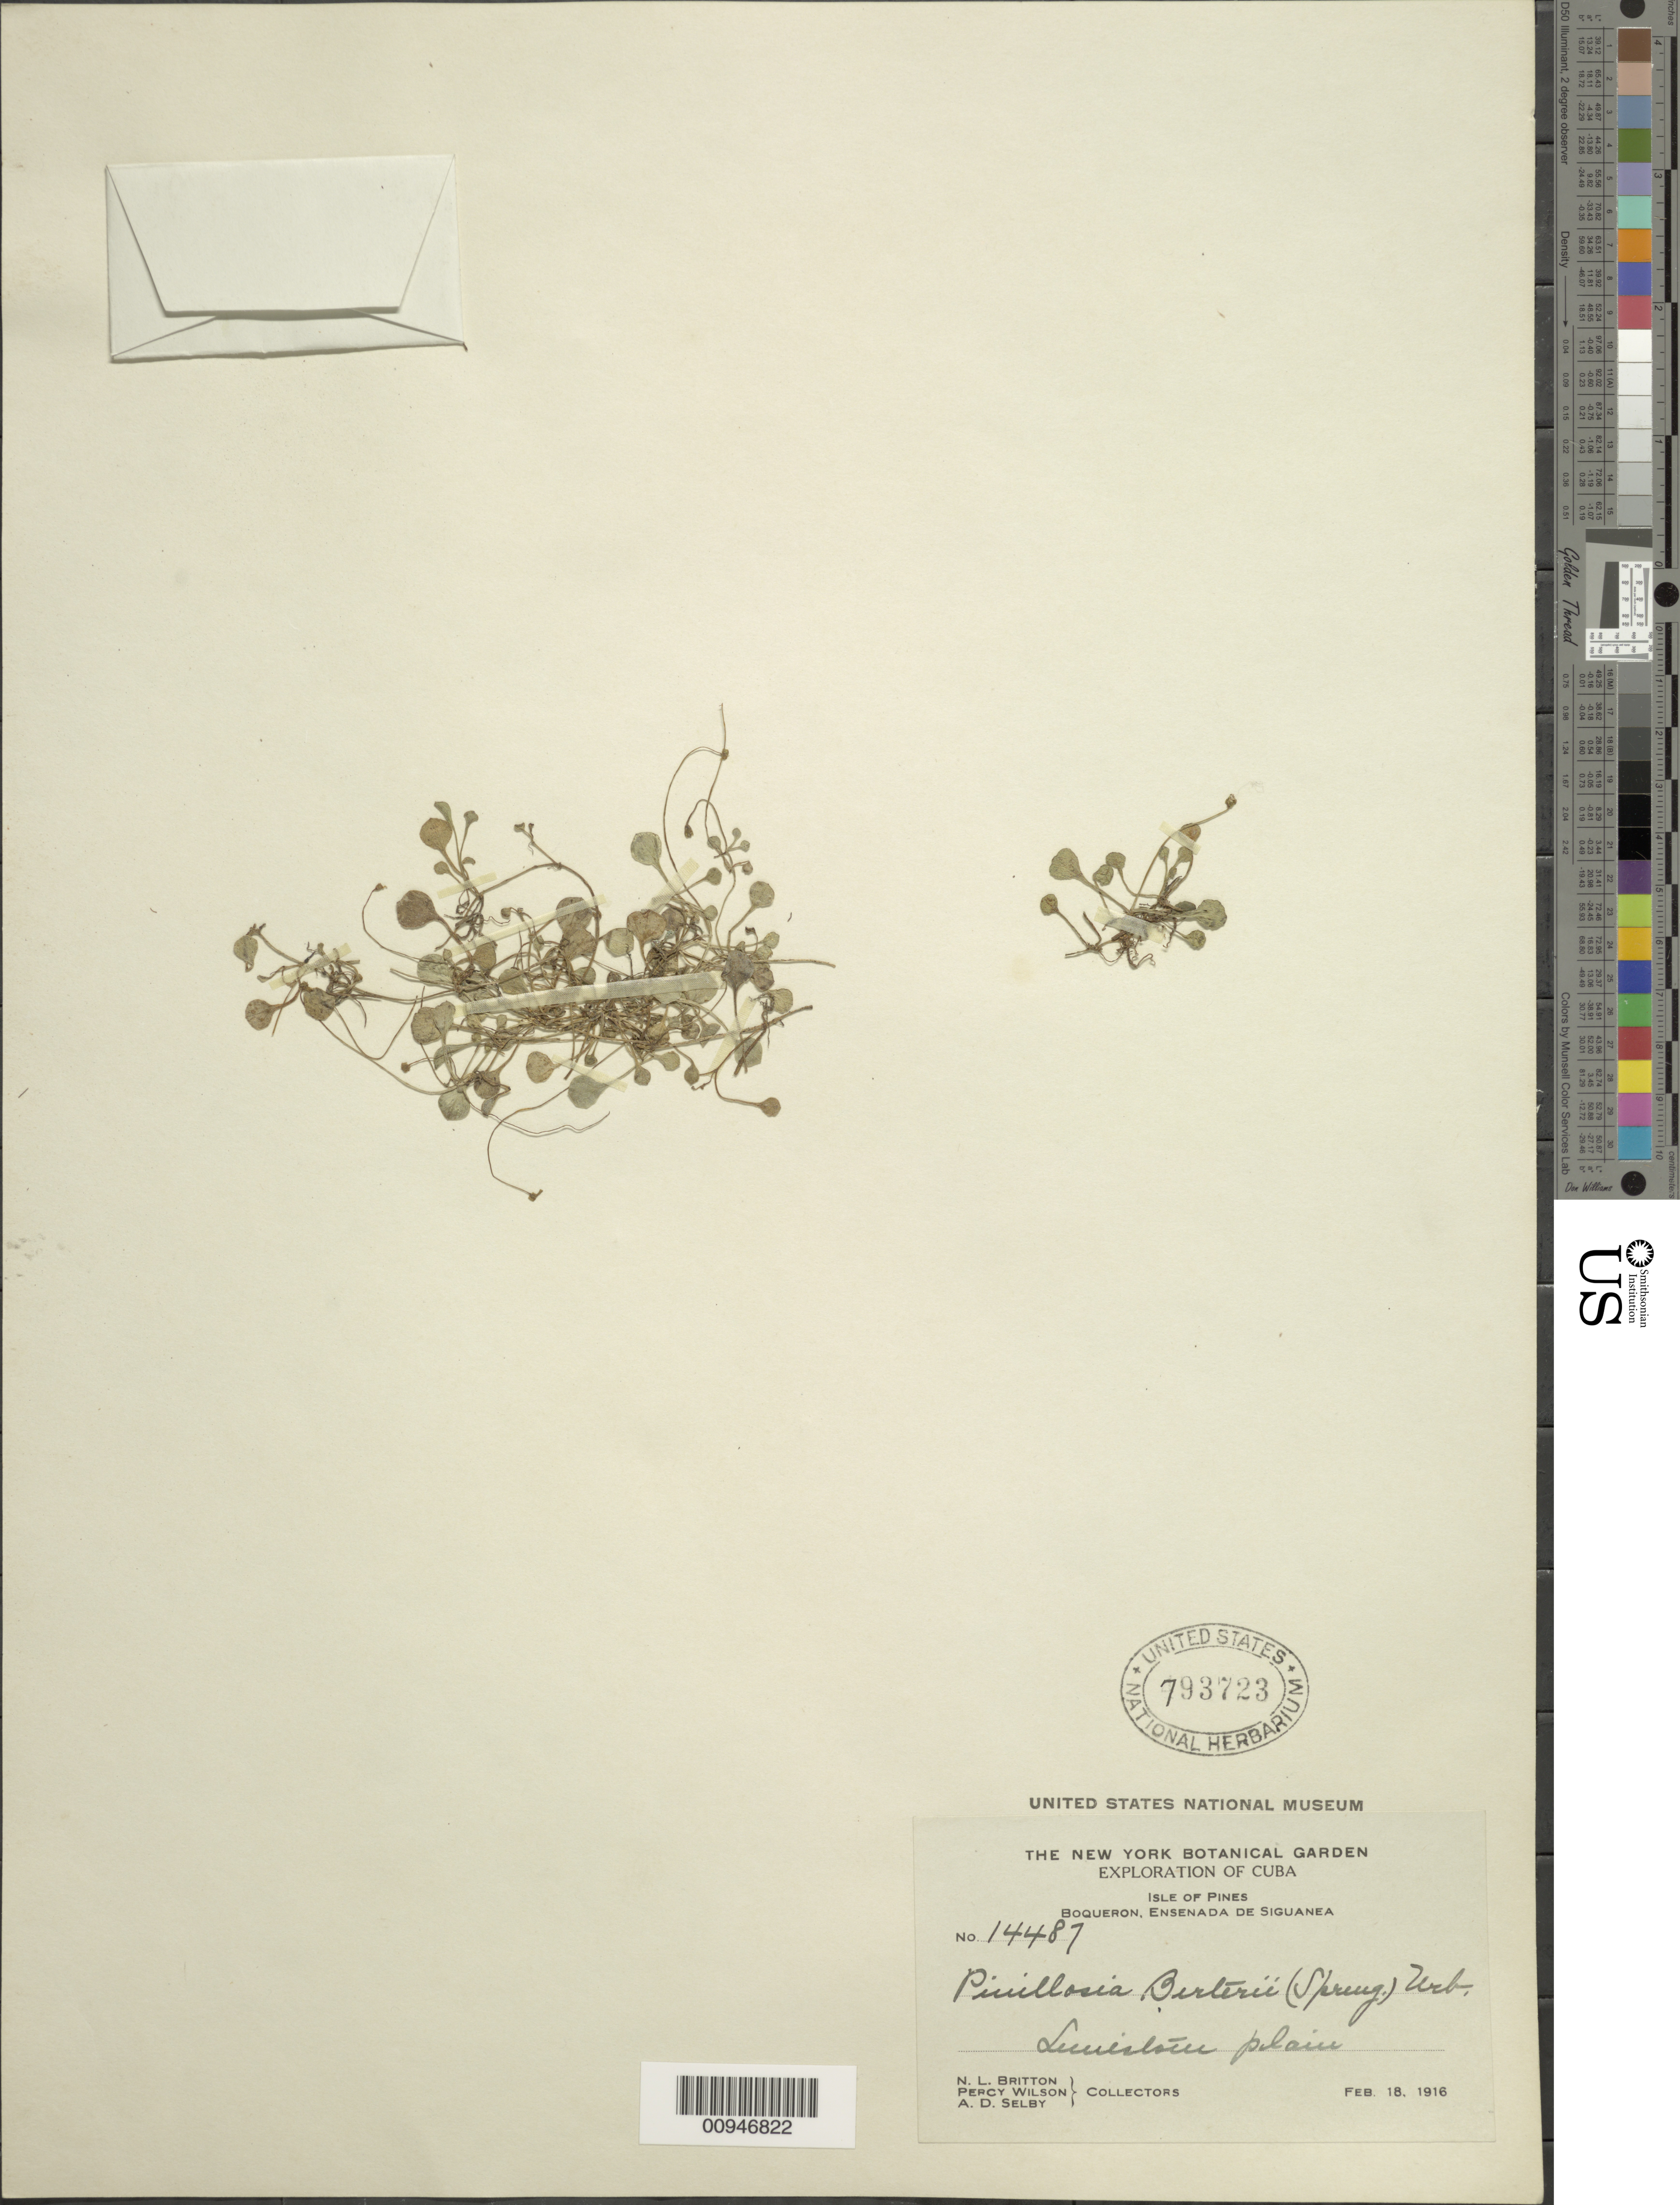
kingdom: Plantae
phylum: Tracheophyta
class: Magnoliopsida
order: Asterales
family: Asteraceae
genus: Pinillosia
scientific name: Pinillosia berteri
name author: (Spreng.) Urb.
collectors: N. Britton, P. Wilson & A. Selby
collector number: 14487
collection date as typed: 18 Feb 1916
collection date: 1916-02-18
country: Cuba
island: Isla de la Juventud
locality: Isle of Pines, Boqueron, Ensenada de Siguanea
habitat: Limestone Plain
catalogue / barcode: US 793723